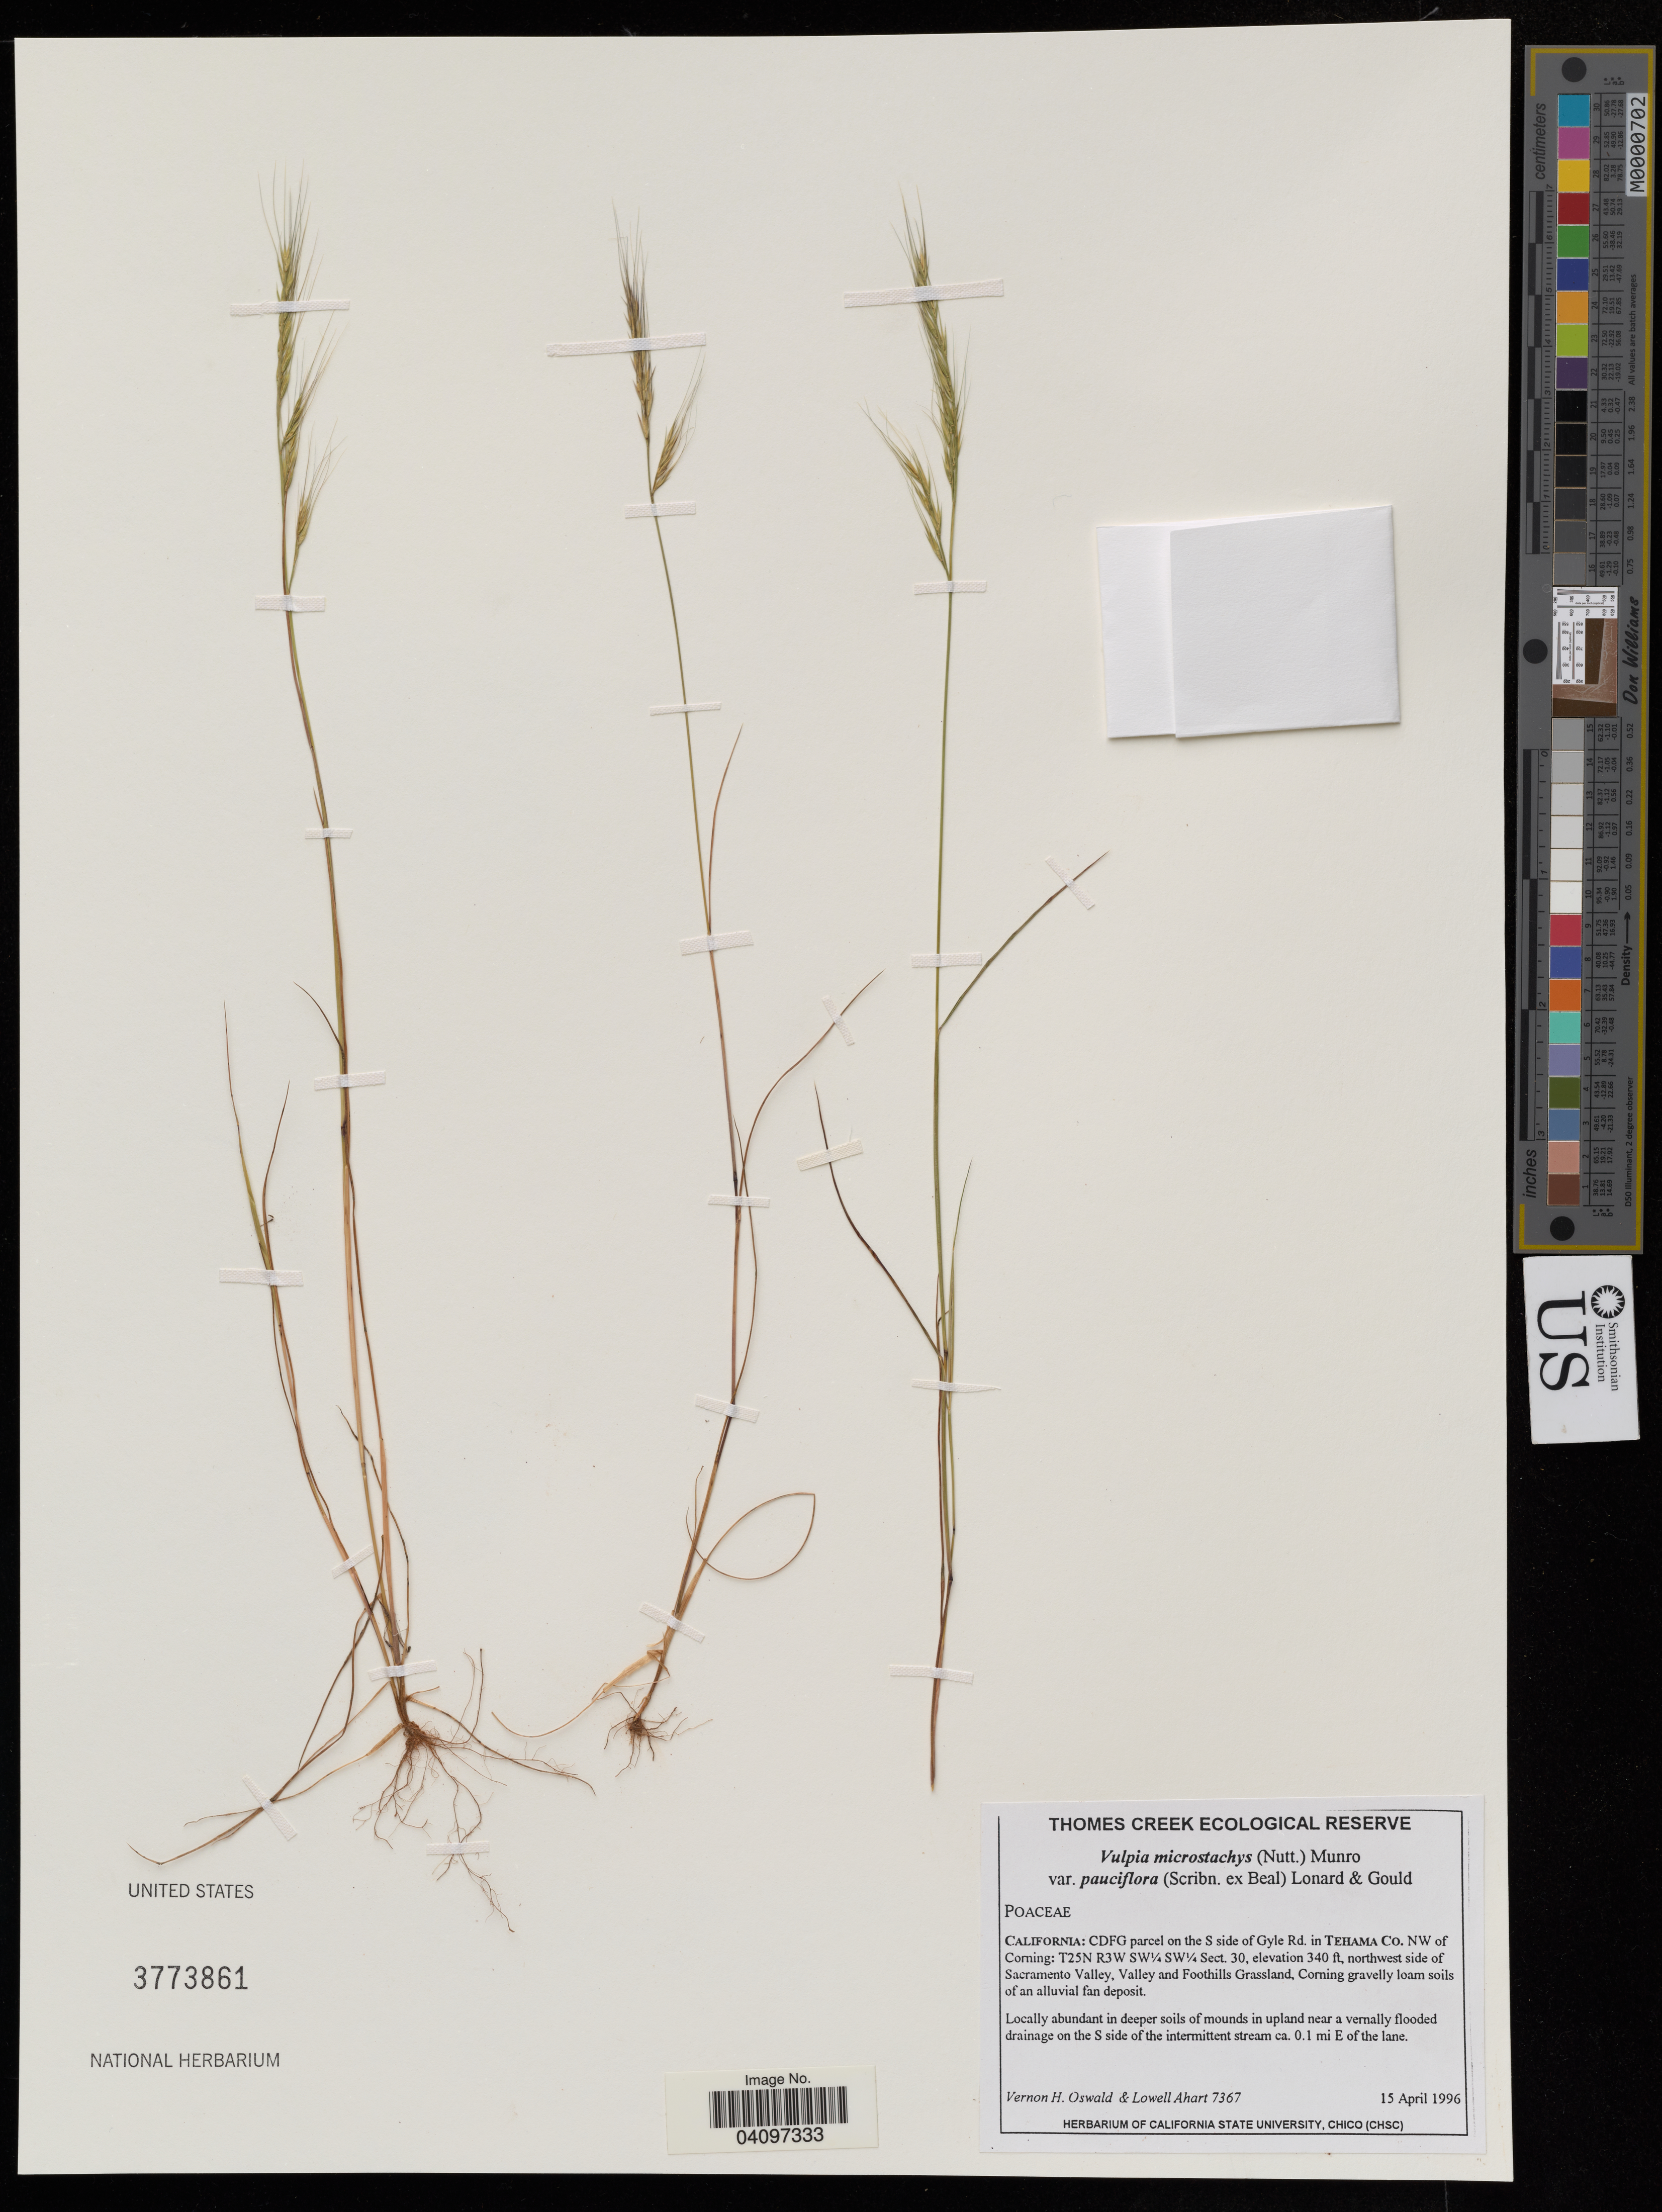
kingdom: Plantae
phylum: Tracheophyta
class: Liliopsida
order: Poales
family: Poaceae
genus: Vulpia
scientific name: Vulpia microstachys var. pauciflora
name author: (Scribn. ex W.J. Beal) Lonard & Gould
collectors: V. Oswald & L. Ahart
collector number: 7367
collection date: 1996-04-15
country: United States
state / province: California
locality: CDFG parcel on the S side of Gyle Rd. in Tehama Co. NW of Corning: T25N R3W SW1/4 SW1/4 Sect. 30, northwest side of Sacramento Valley, Valley and Foothills Grassland, Corning gravelly loam soils of an alluvial fan deposit.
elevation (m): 104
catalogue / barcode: US 3773861